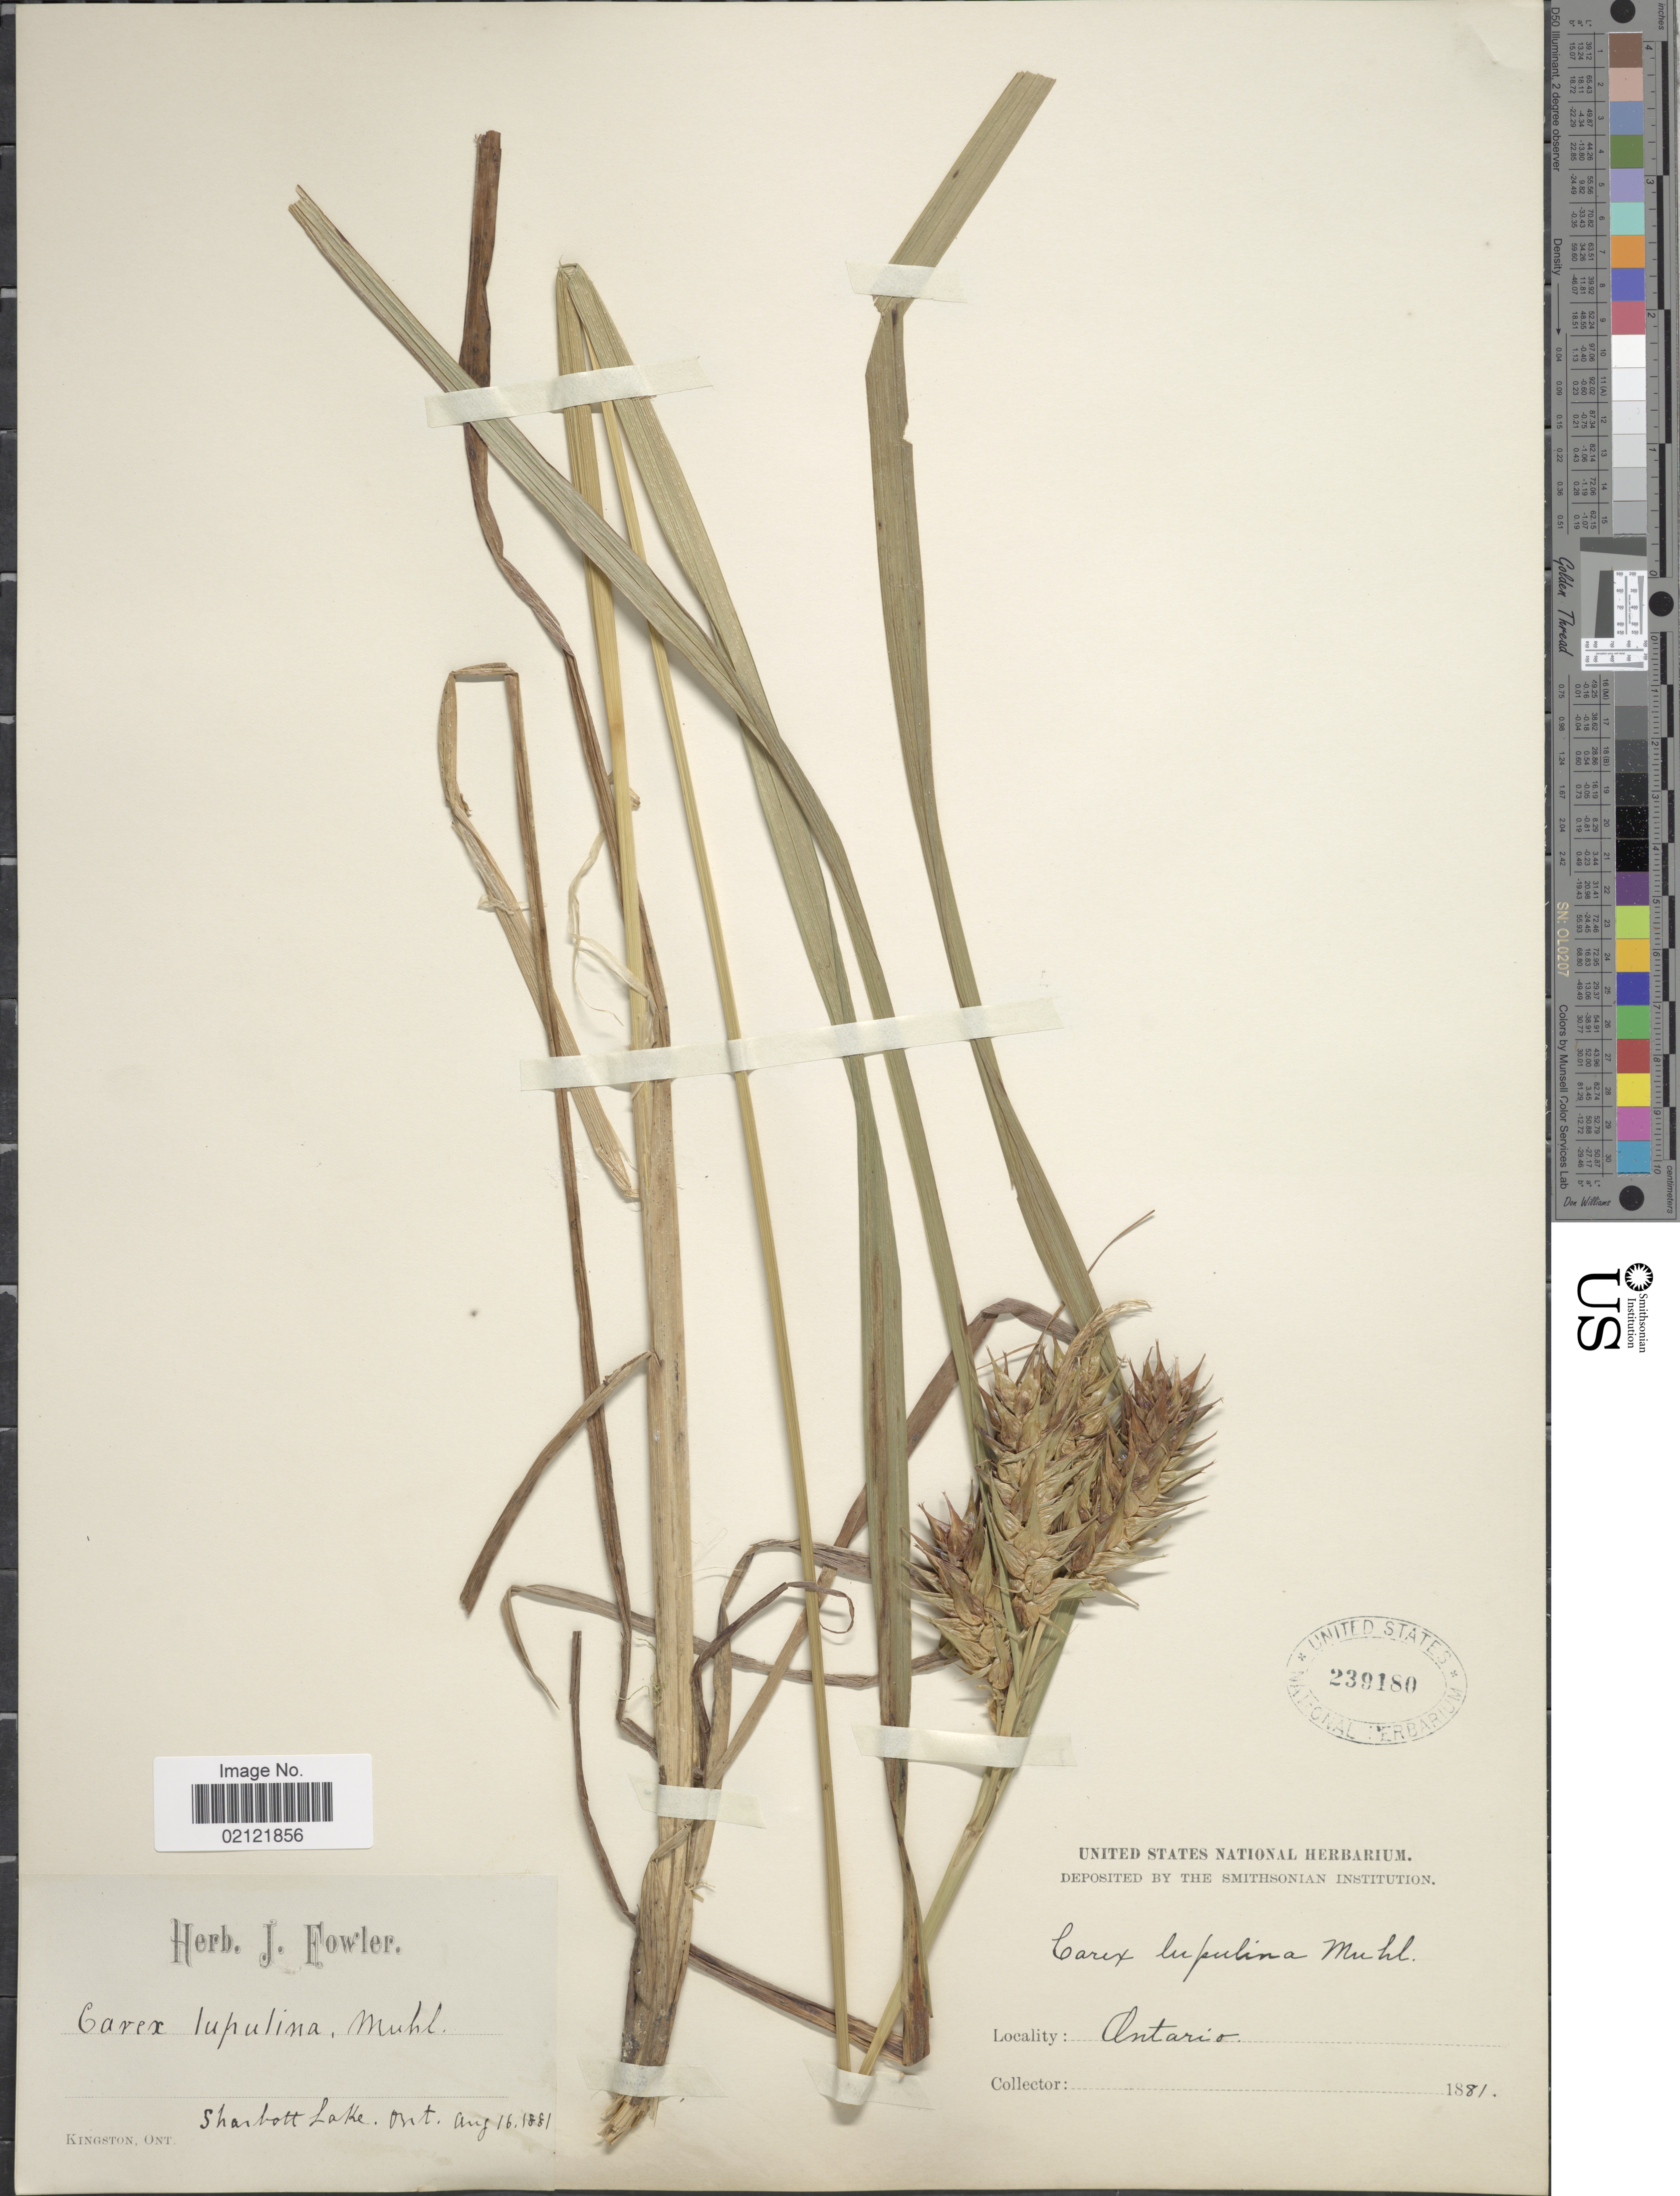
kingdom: Plantae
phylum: Tracheophyta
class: Liliopsida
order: Poales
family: Cyperaceae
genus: Carex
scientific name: Carex lupulina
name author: Muhl. ex Willd.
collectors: ex herb. J. Fowler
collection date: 1881-08-16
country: Canada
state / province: Ontario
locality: Sharbott Lake, Ont.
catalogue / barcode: US 239180